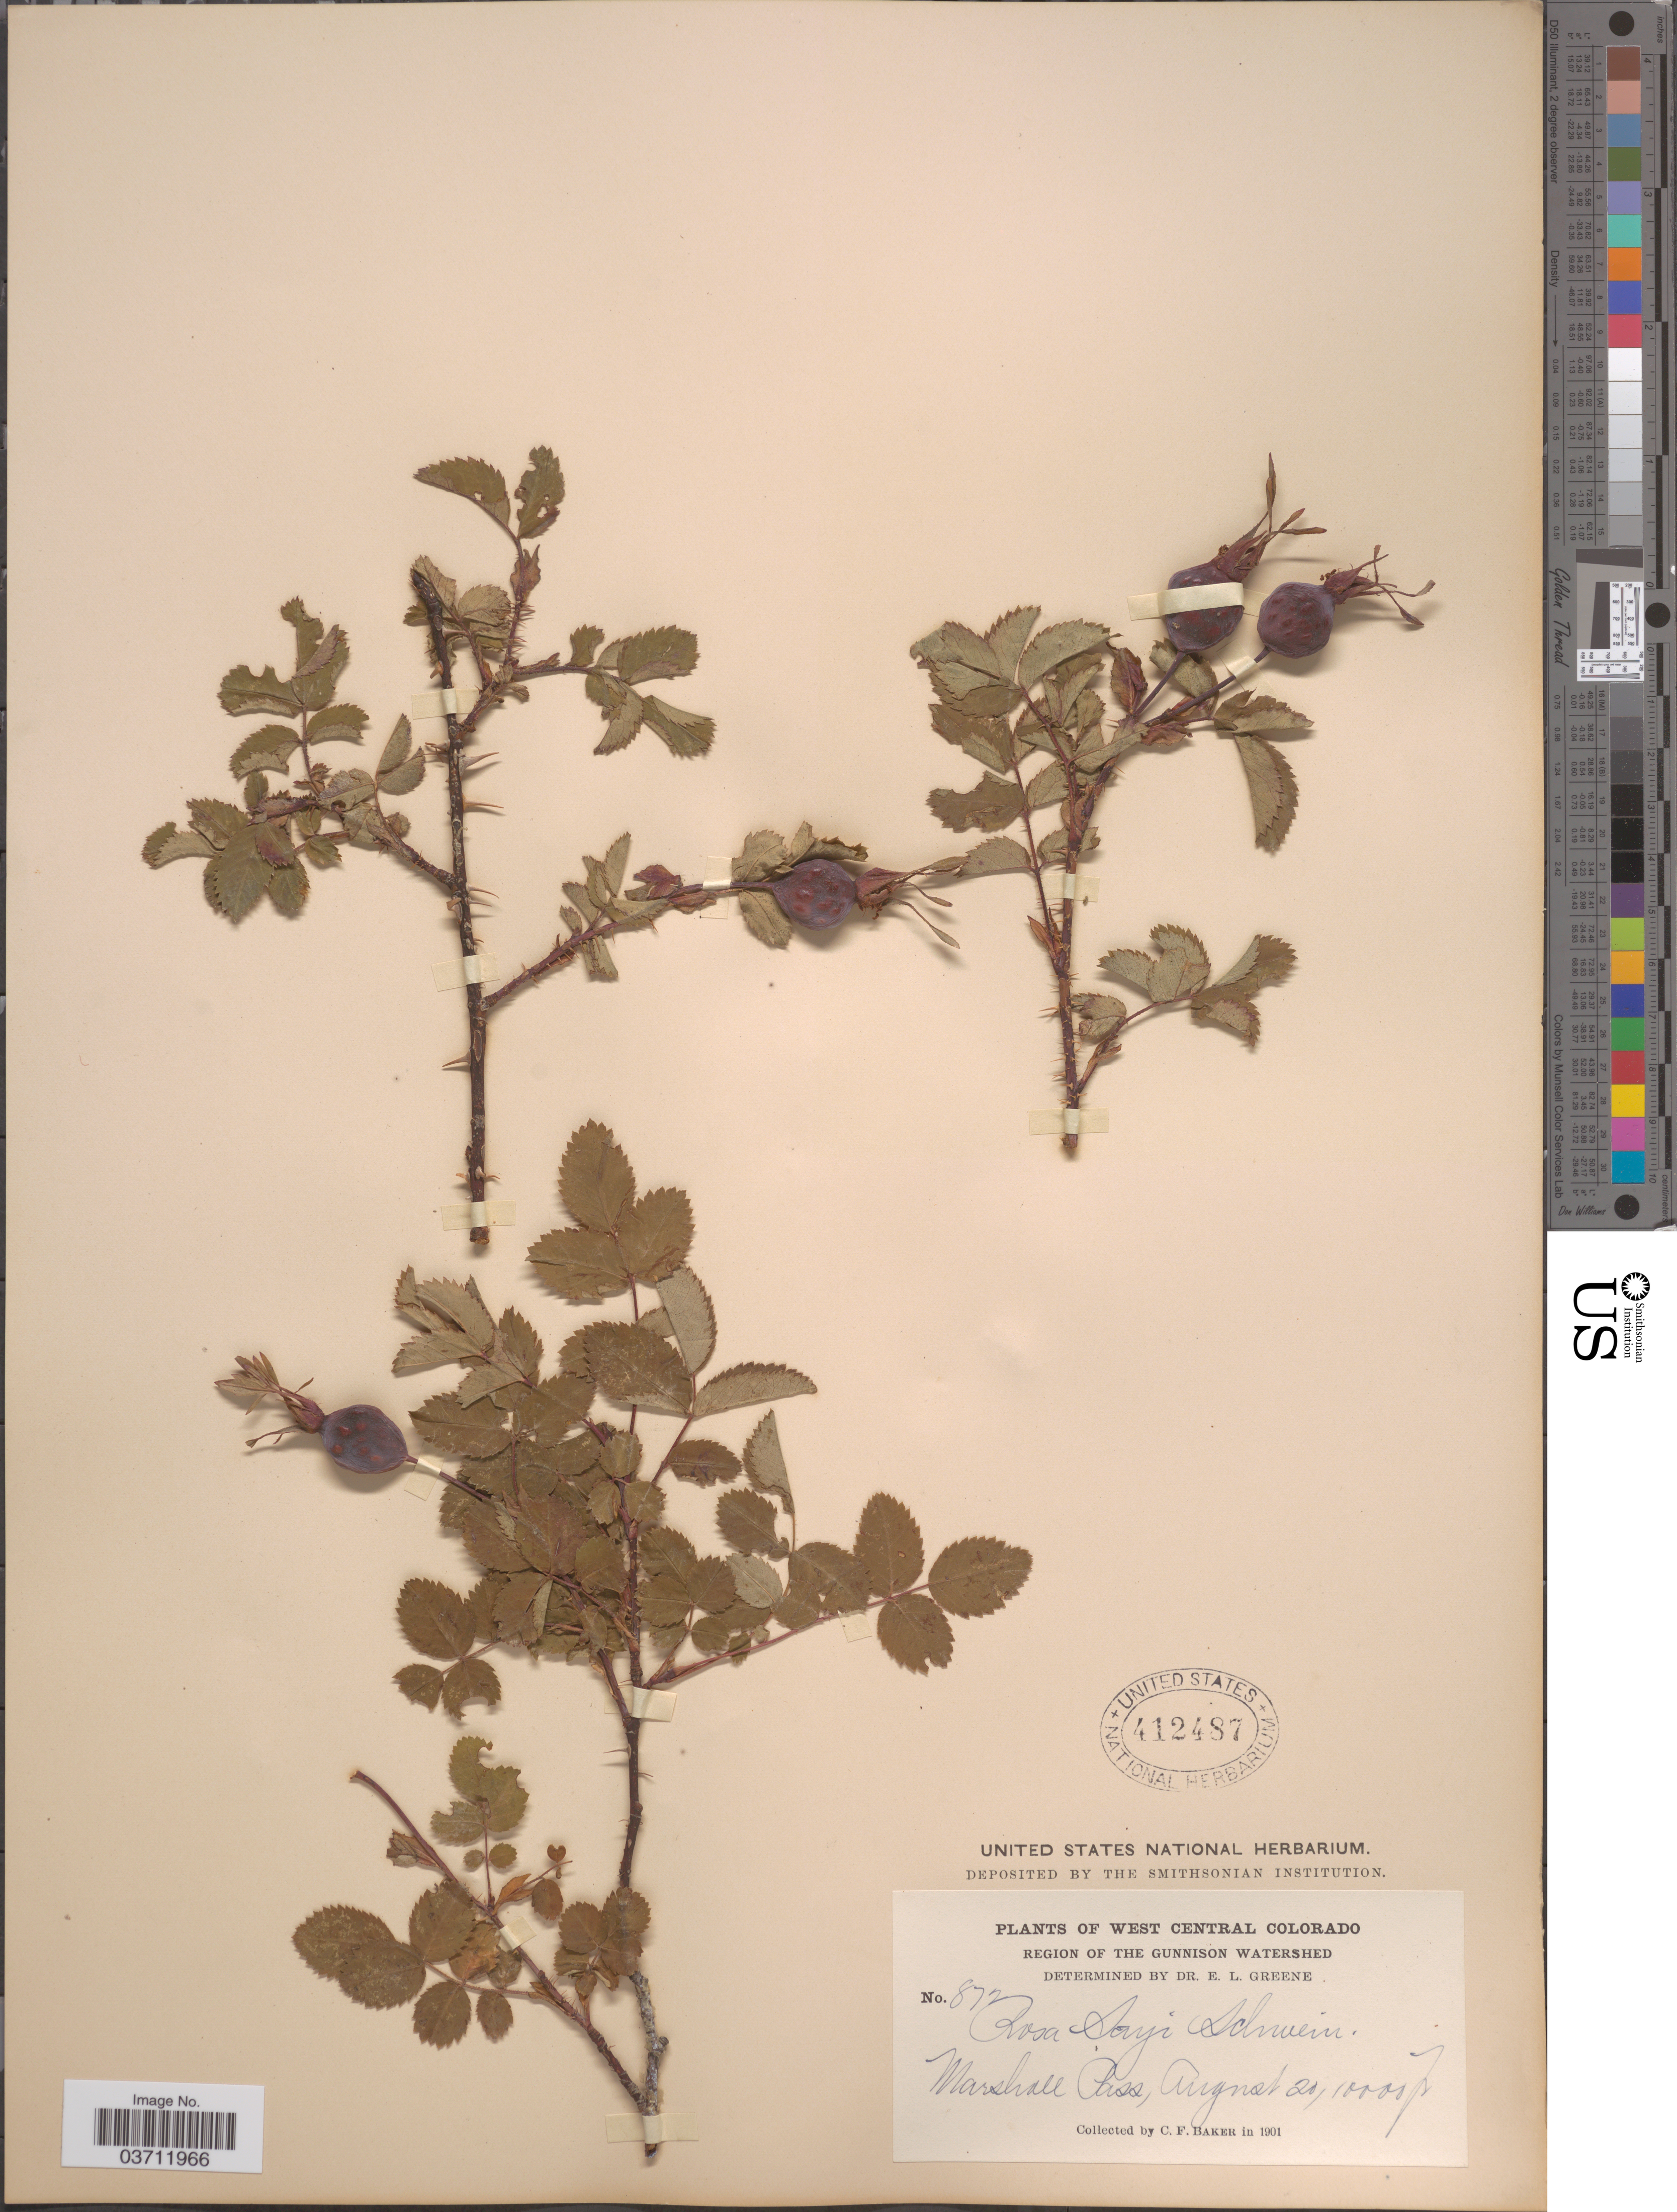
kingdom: Plantae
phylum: Tracheophyta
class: Magnoliopsida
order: Rosales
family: Rosaceae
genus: Rosa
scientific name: Rosa sayi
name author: Schwein.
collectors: C. F. Baker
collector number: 872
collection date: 1901-08-20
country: United States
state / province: Colorado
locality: West Central Colorado. Region of the Gunnison Watershed. Marshall Pass.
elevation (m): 3048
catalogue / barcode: US 412487